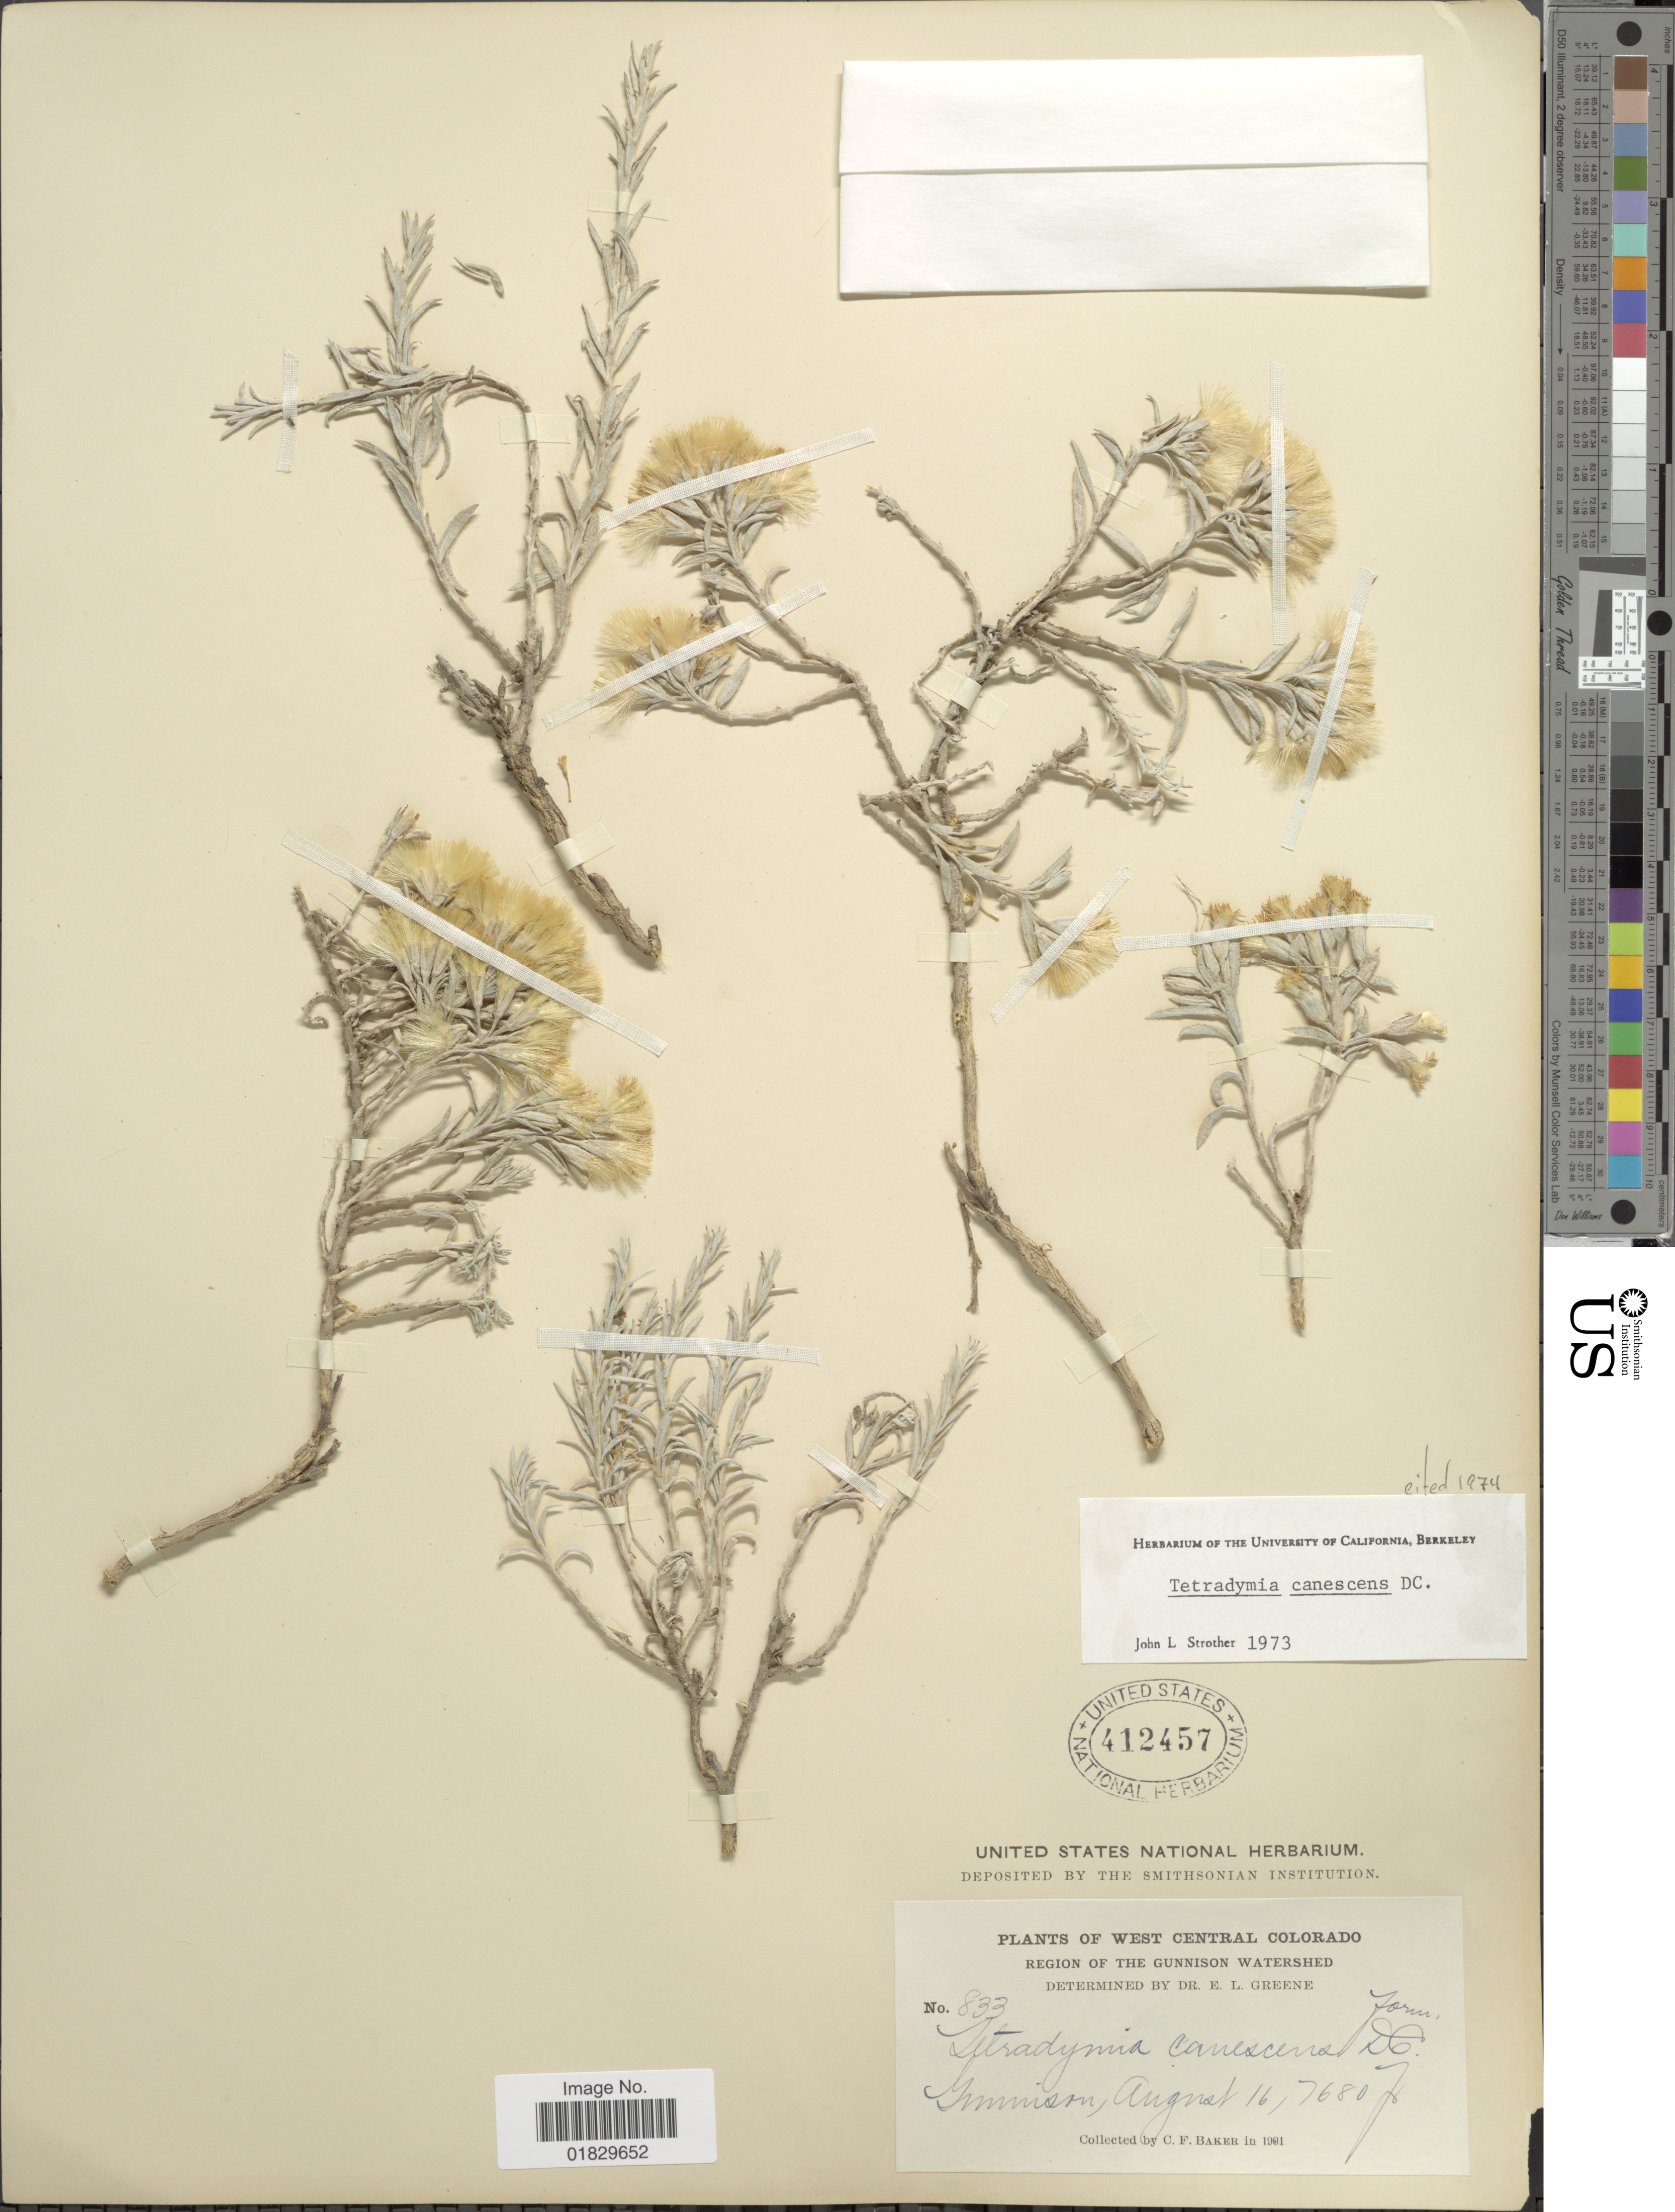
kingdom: Plantae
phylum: Tracheophyta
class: Magnoliopsida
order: Asterales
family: Asteraceae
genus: Tetradymia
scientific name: Tetradymia canescens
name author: DC.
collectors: C. F. Baker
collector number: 833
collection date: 1991-08-16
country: United States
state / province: Colorado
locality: West Central Colorado. Region of the Gunnison Watershed. Gunnison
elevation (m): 2341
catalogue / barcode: US 412457